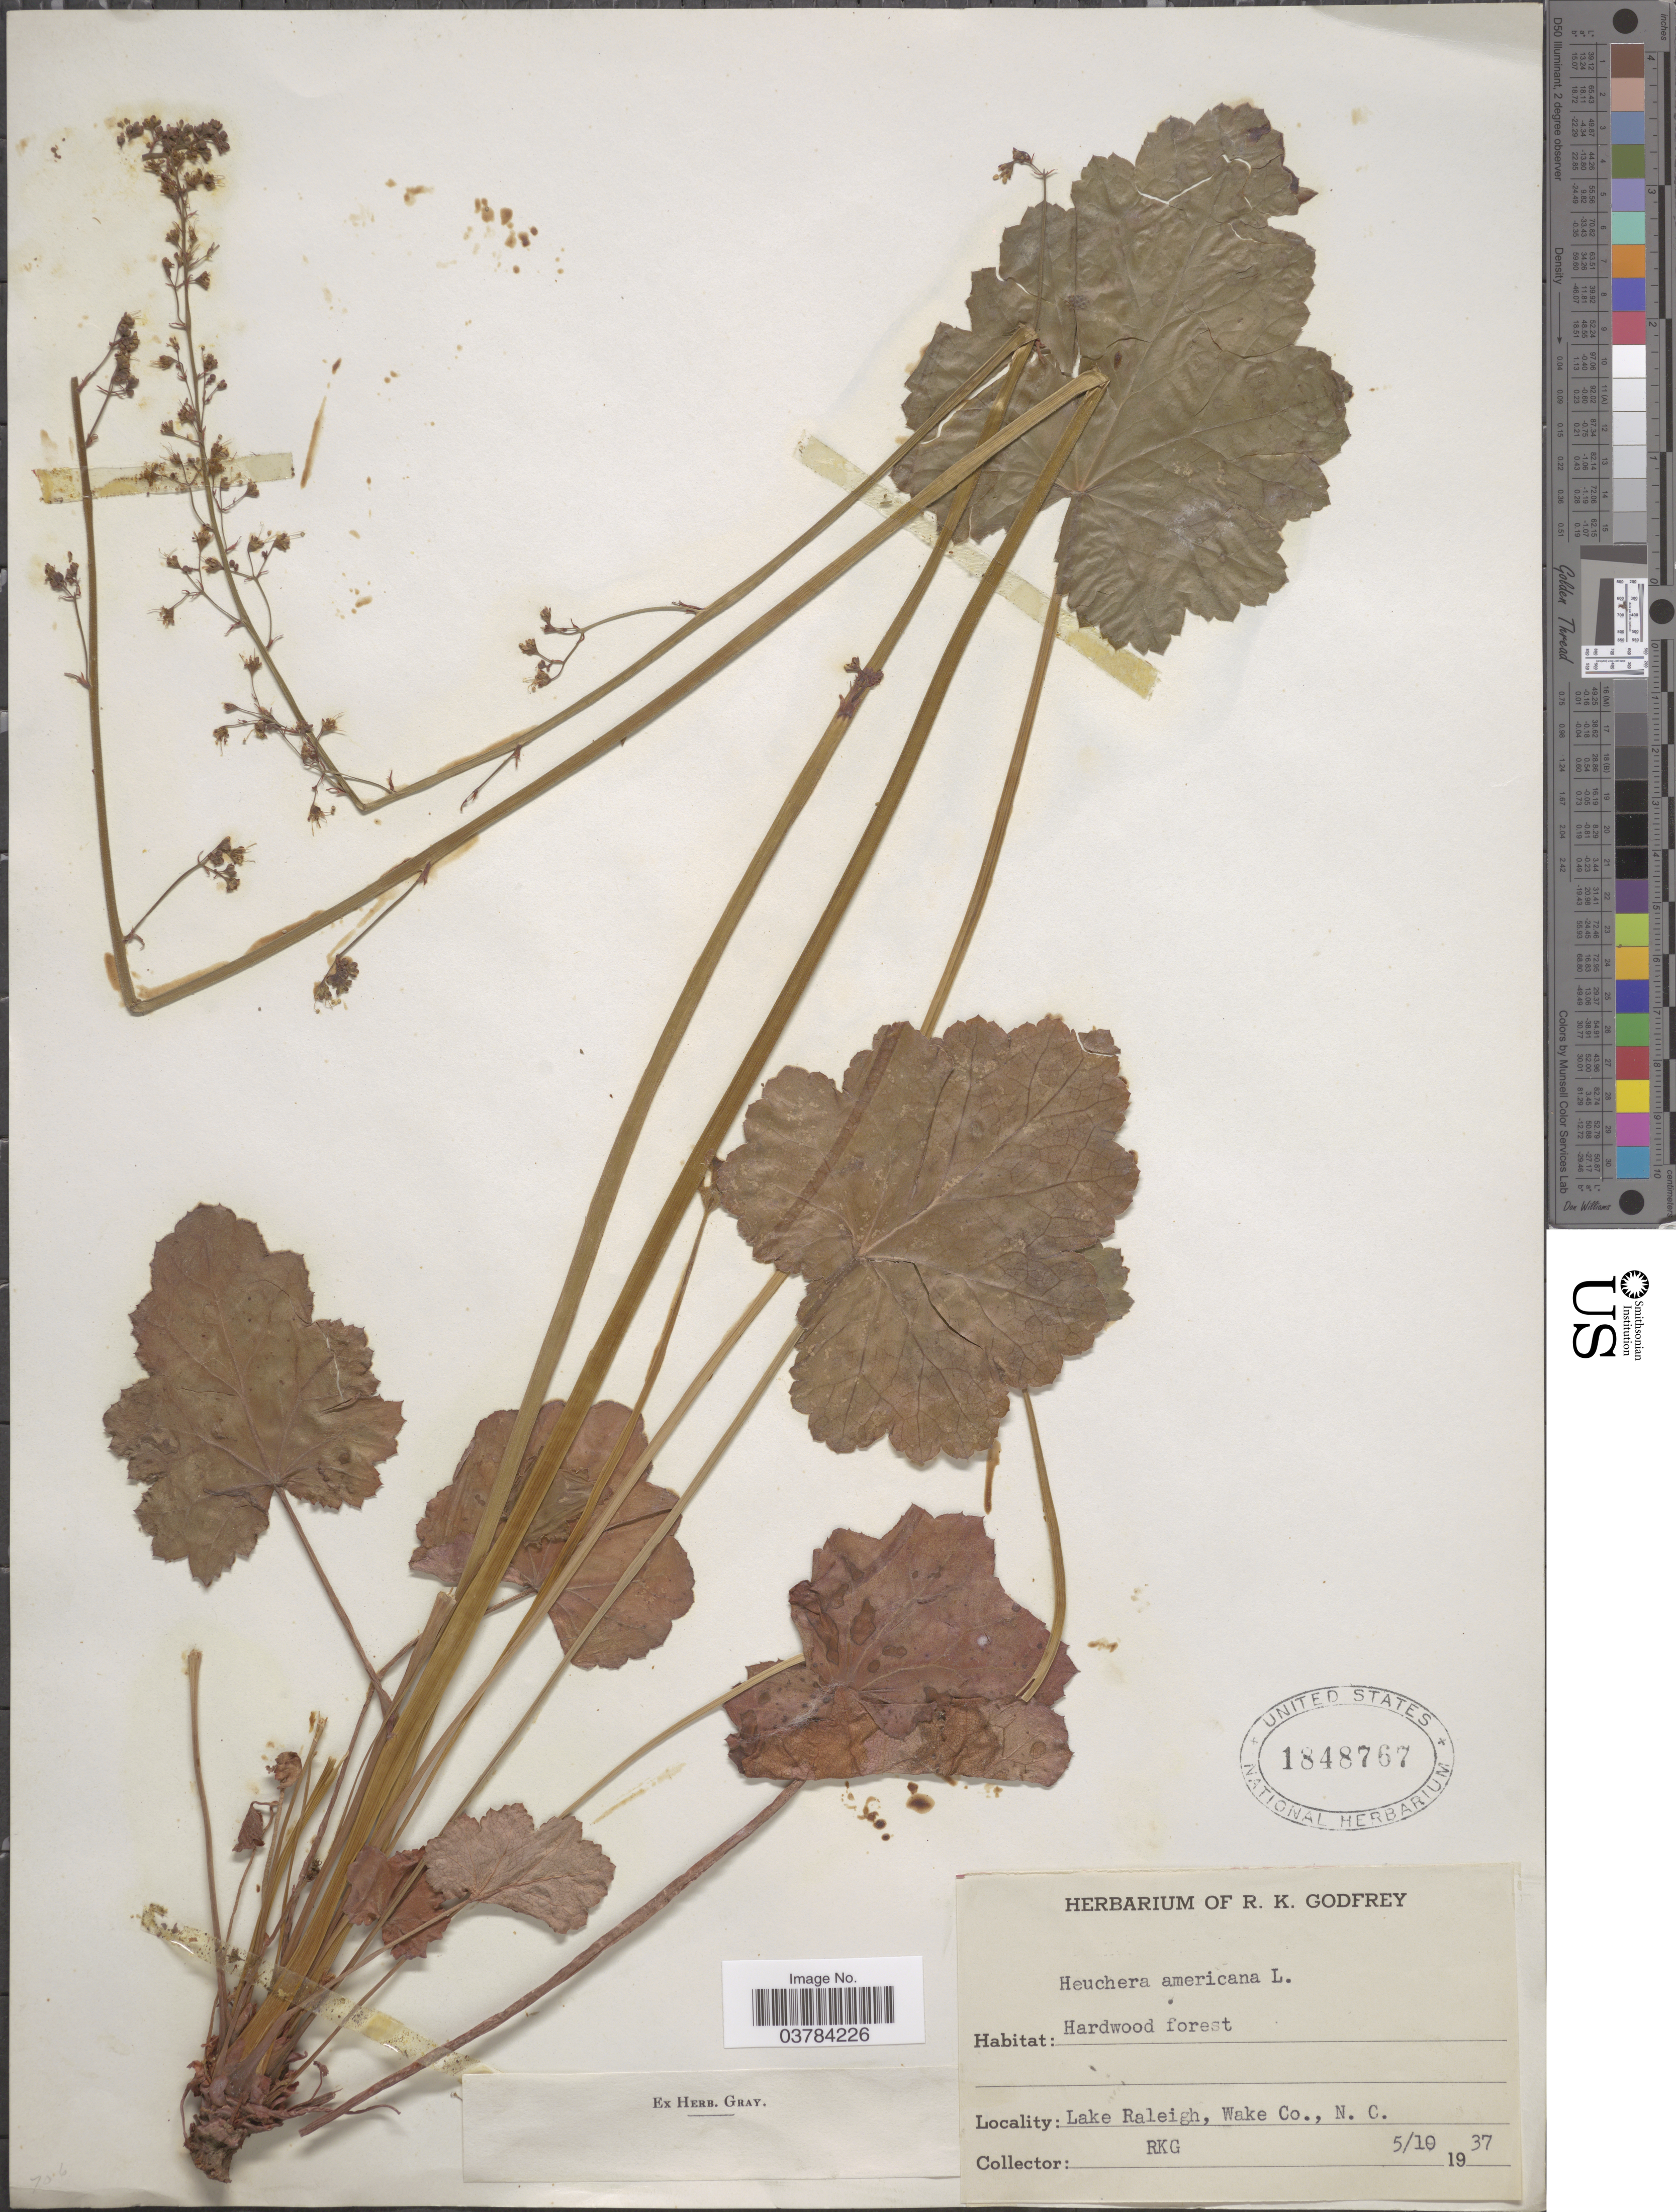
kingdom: Plantae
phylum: Tracheophyta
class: Magnoliopsida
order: Saxifragales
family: Saxifragaceae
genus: Heuchera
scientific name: Heuchera americana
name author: L.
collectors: R. K. Godfrey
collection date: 1937-05-10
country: United States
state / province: North Carolina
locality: Lake Raleigh, Wake Co.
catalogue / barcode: US 1848767